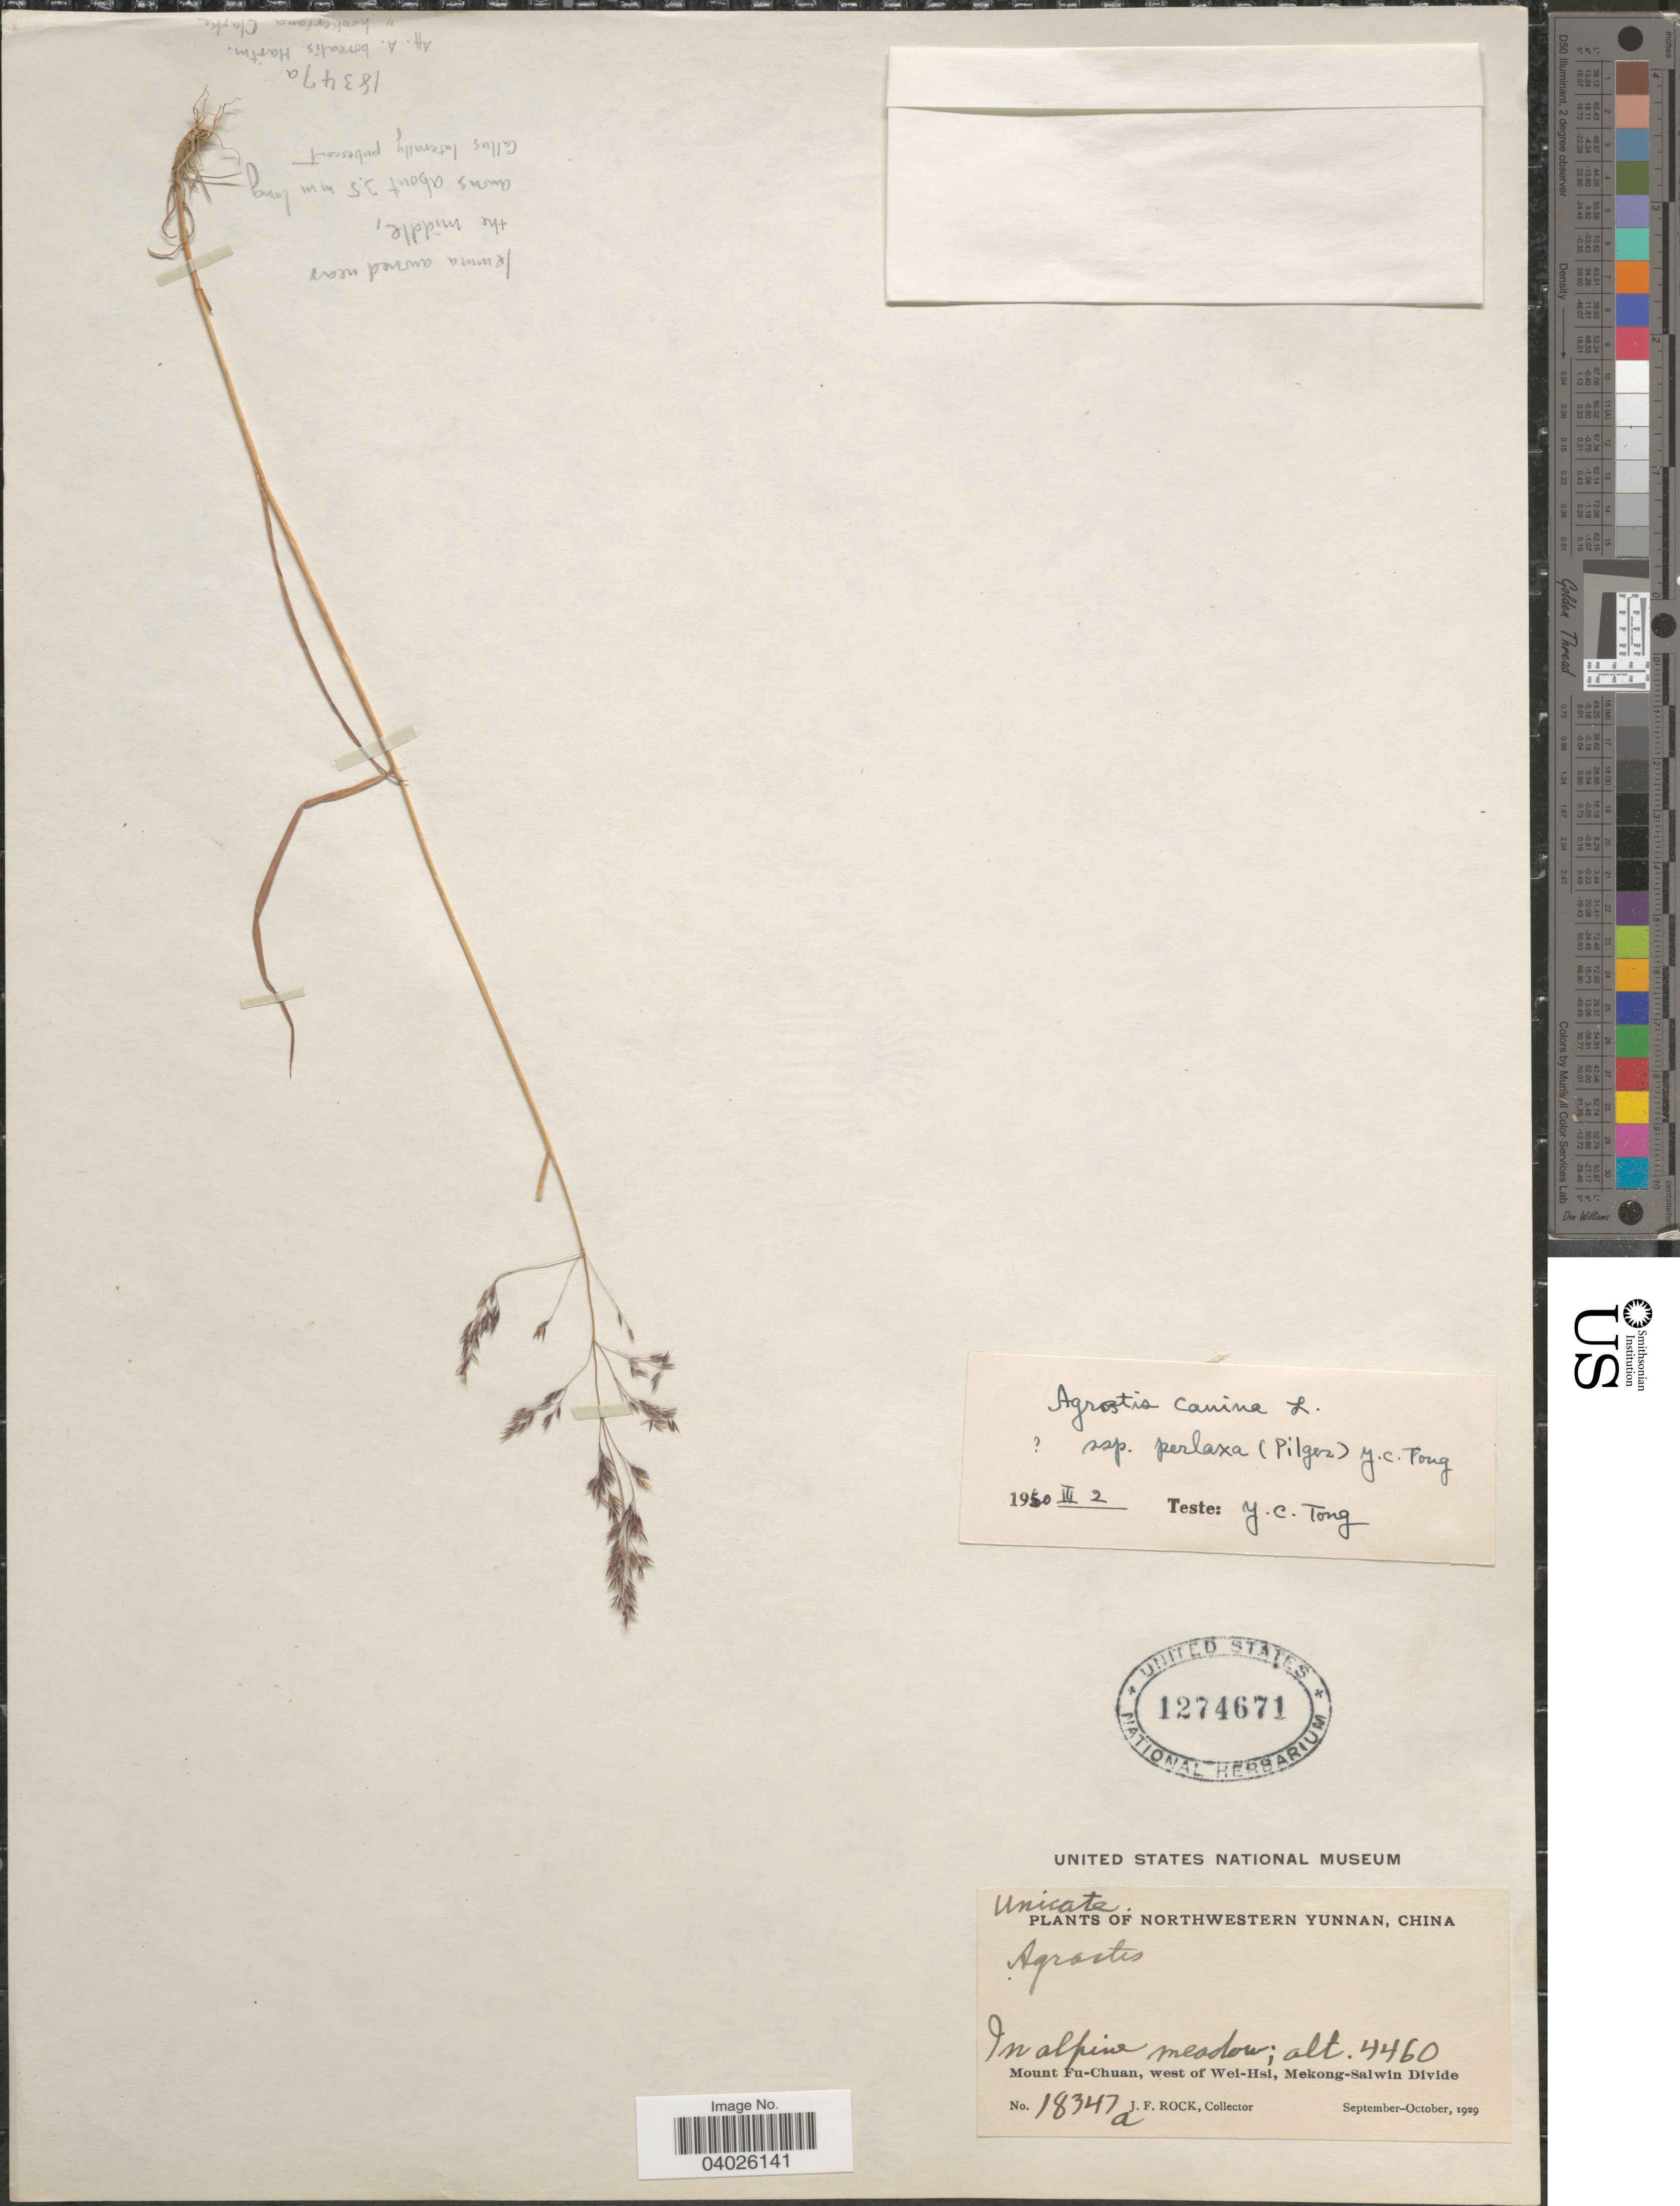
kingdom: Plantae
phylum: Tracheophyta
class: Liliopsida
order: Poales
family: Poaceae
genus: Agrostis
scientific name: Agrostis canina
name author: L.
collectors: J. Rock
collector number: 18347 a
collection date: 1929-09/1929-10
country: China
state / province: Yunnan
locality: Northwestern Yunnan. Mount Fu-Chuan, west of Wei-Hsi, Mekong-Salwin Divide.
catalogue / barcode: US 1274671